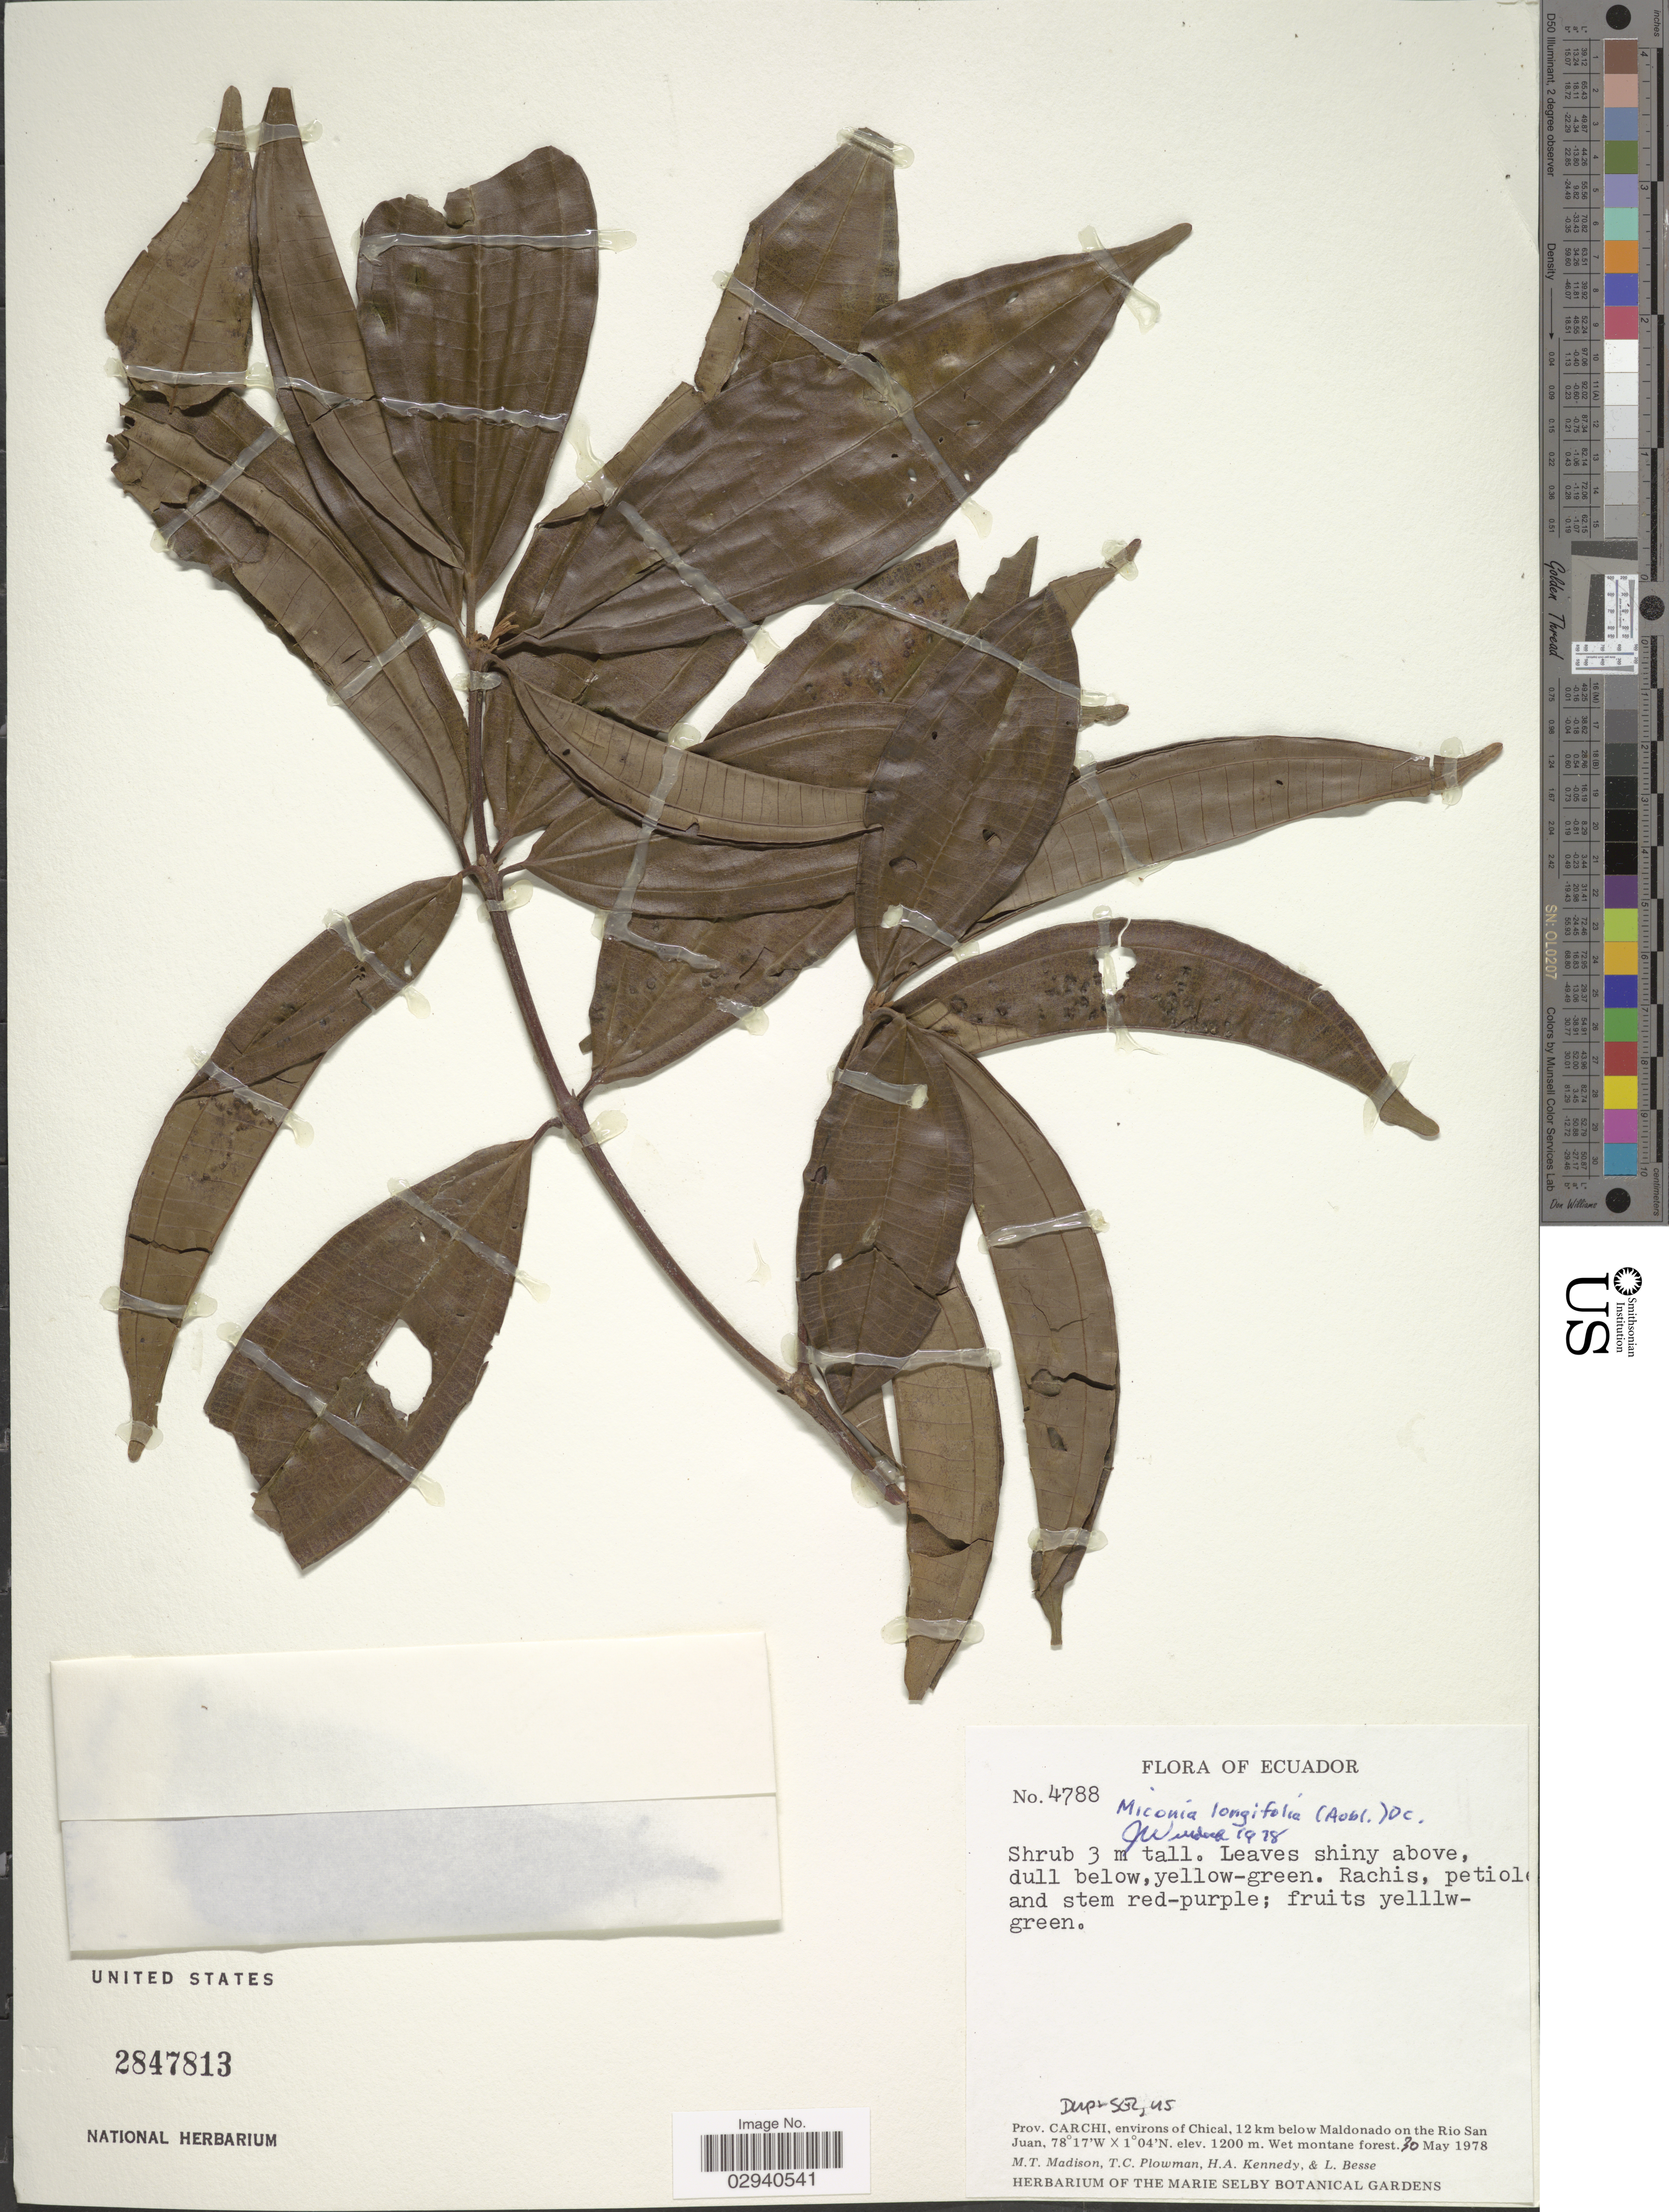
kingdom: Plantae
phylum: Tracheophyta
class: Magnoliopsida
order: Myrtales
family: Melastomataceae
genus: Miconia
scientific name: Miconia longifolia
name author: (Aubl.) DC.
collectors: M. T. Madison, T. Plowman, H. Kennedy & L. Besse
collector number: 4788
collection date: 1978-05-30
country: Ecuador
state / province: Carchi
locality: Environs of Chical, 12km below Maldonado on the Rio San Juan.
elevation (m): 1200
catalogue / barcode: US 2847813